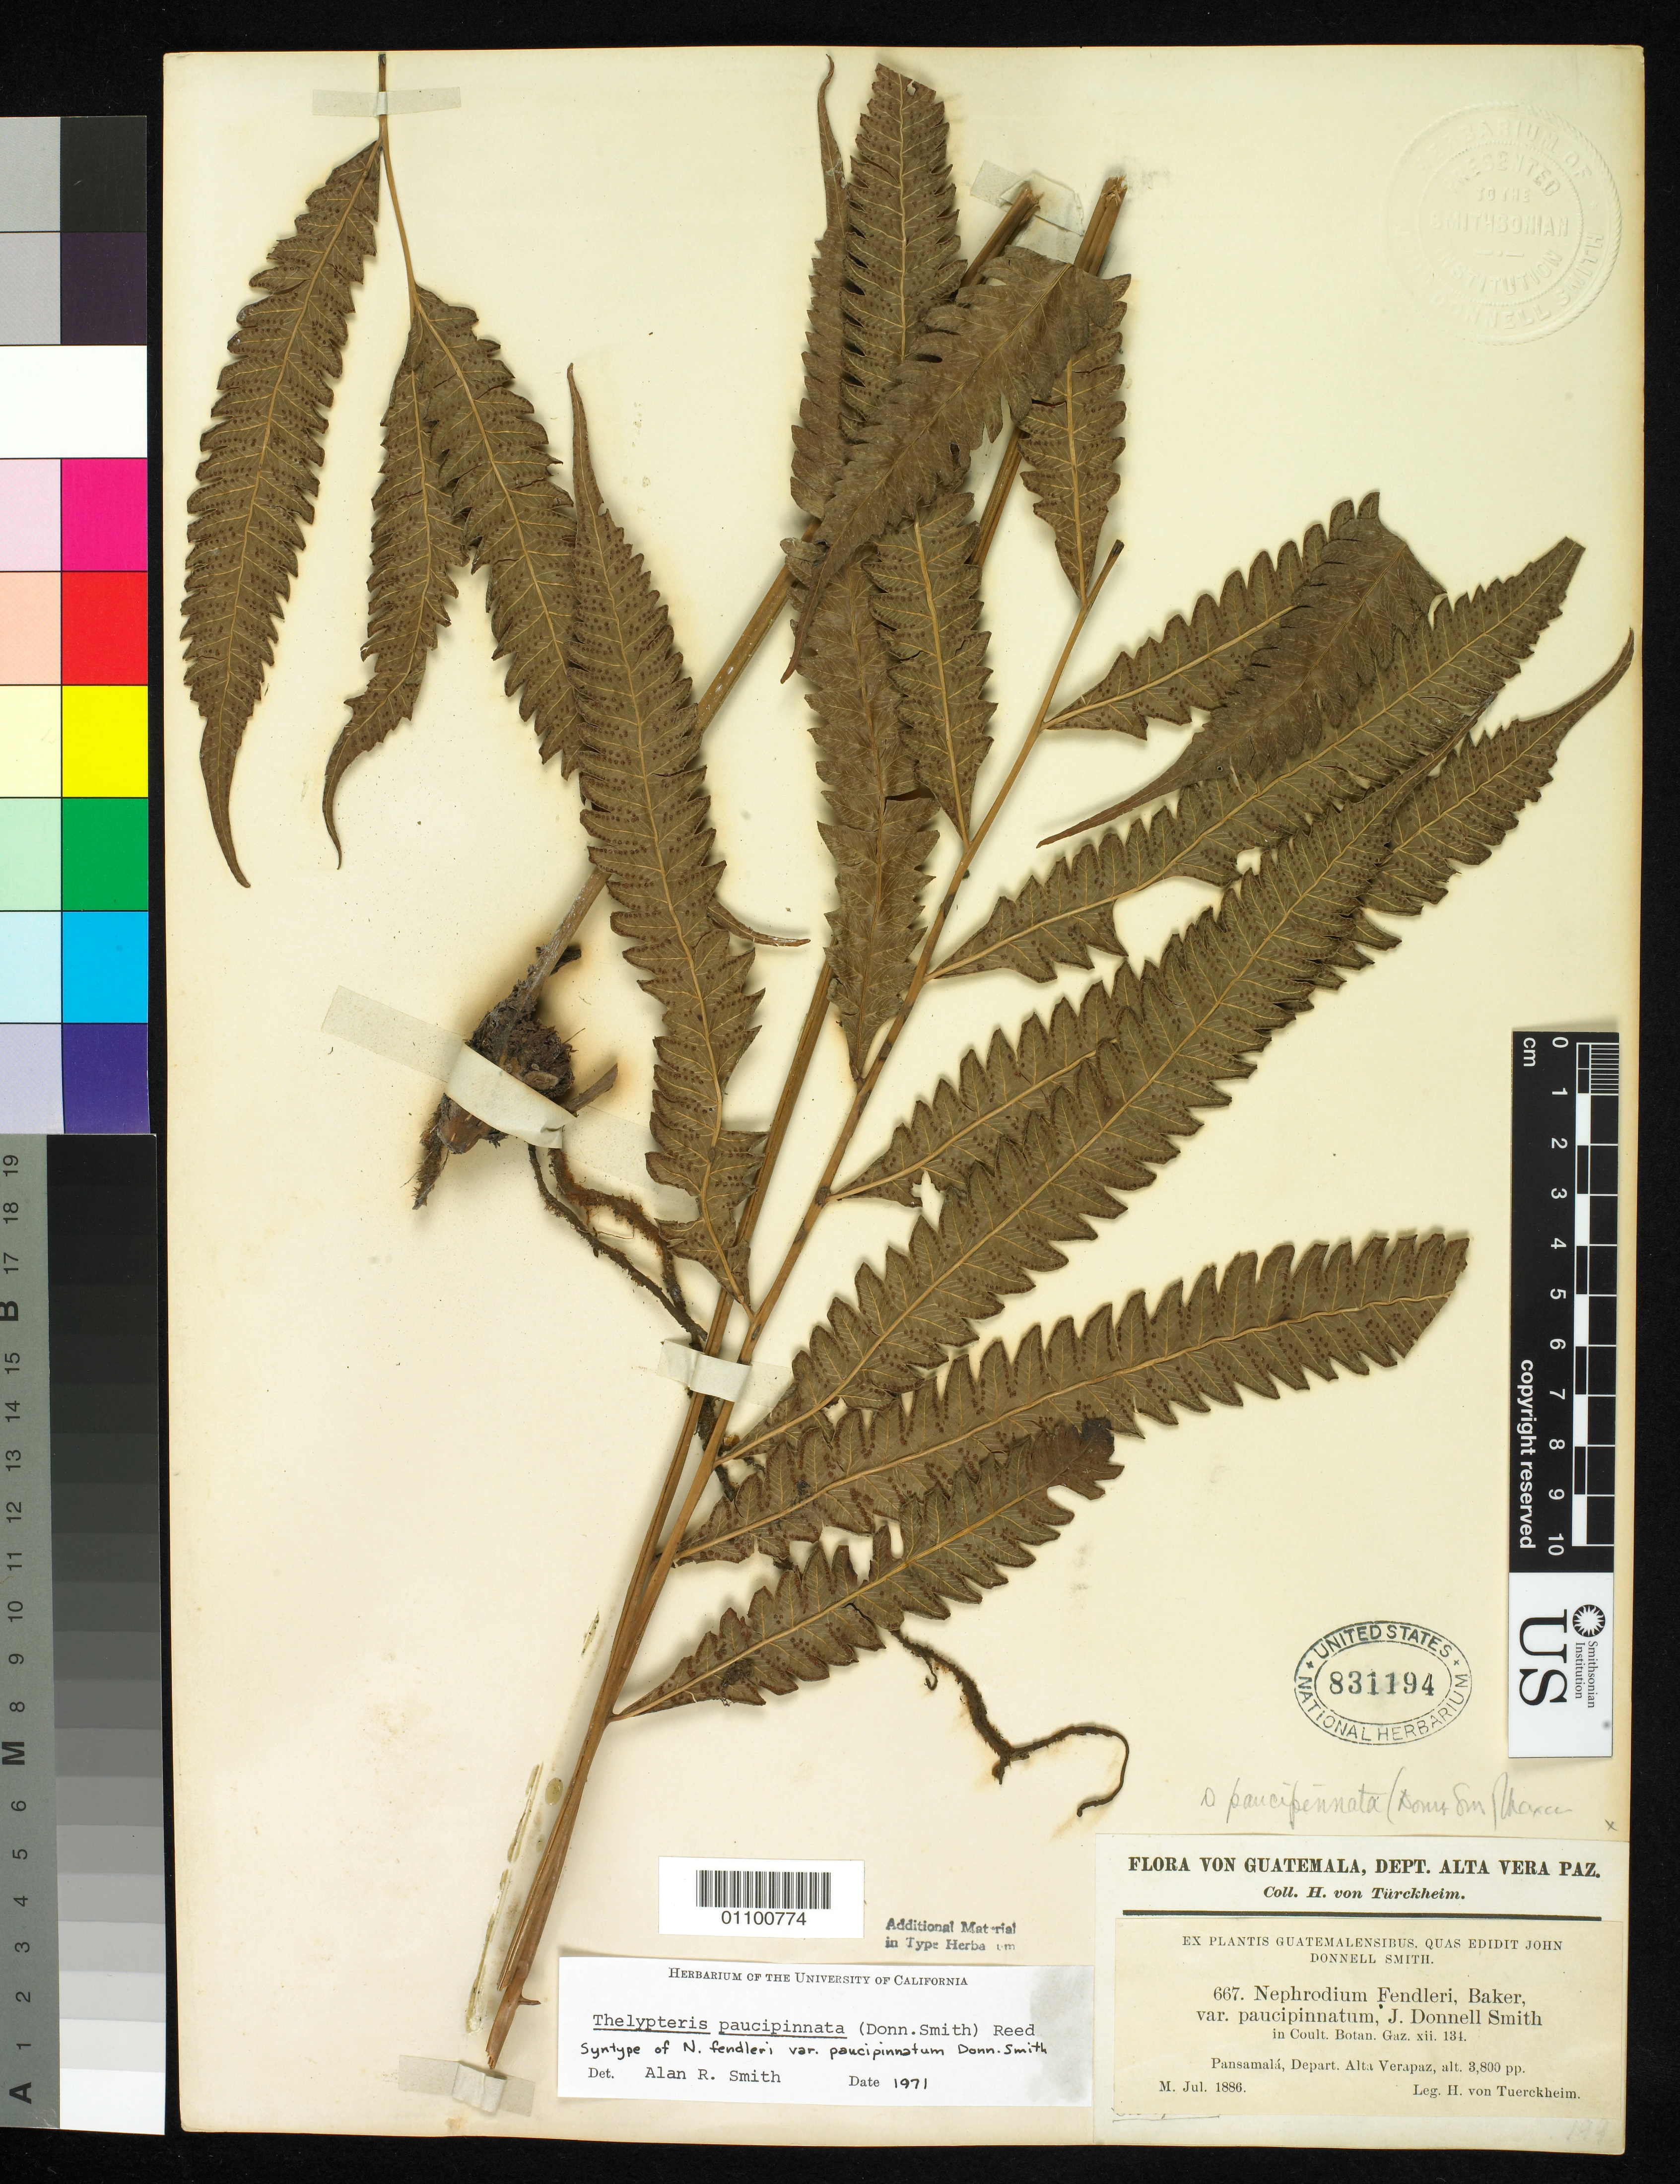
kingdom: Plantae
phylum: Tracheophyta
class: Polypodiopsida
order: Polypodiales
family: Dryopteridaceae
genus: Nephrodium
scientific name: Nephrodium fendleri var. paucipinnatum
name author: Donn. Sm.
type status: Syntype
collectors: H. von Türckheim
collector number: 667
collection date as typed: Jul 1886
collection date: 1886-07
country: Guatemala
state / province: Alta Verapaz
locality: Petet.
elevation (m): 1158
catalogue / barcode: US 831194